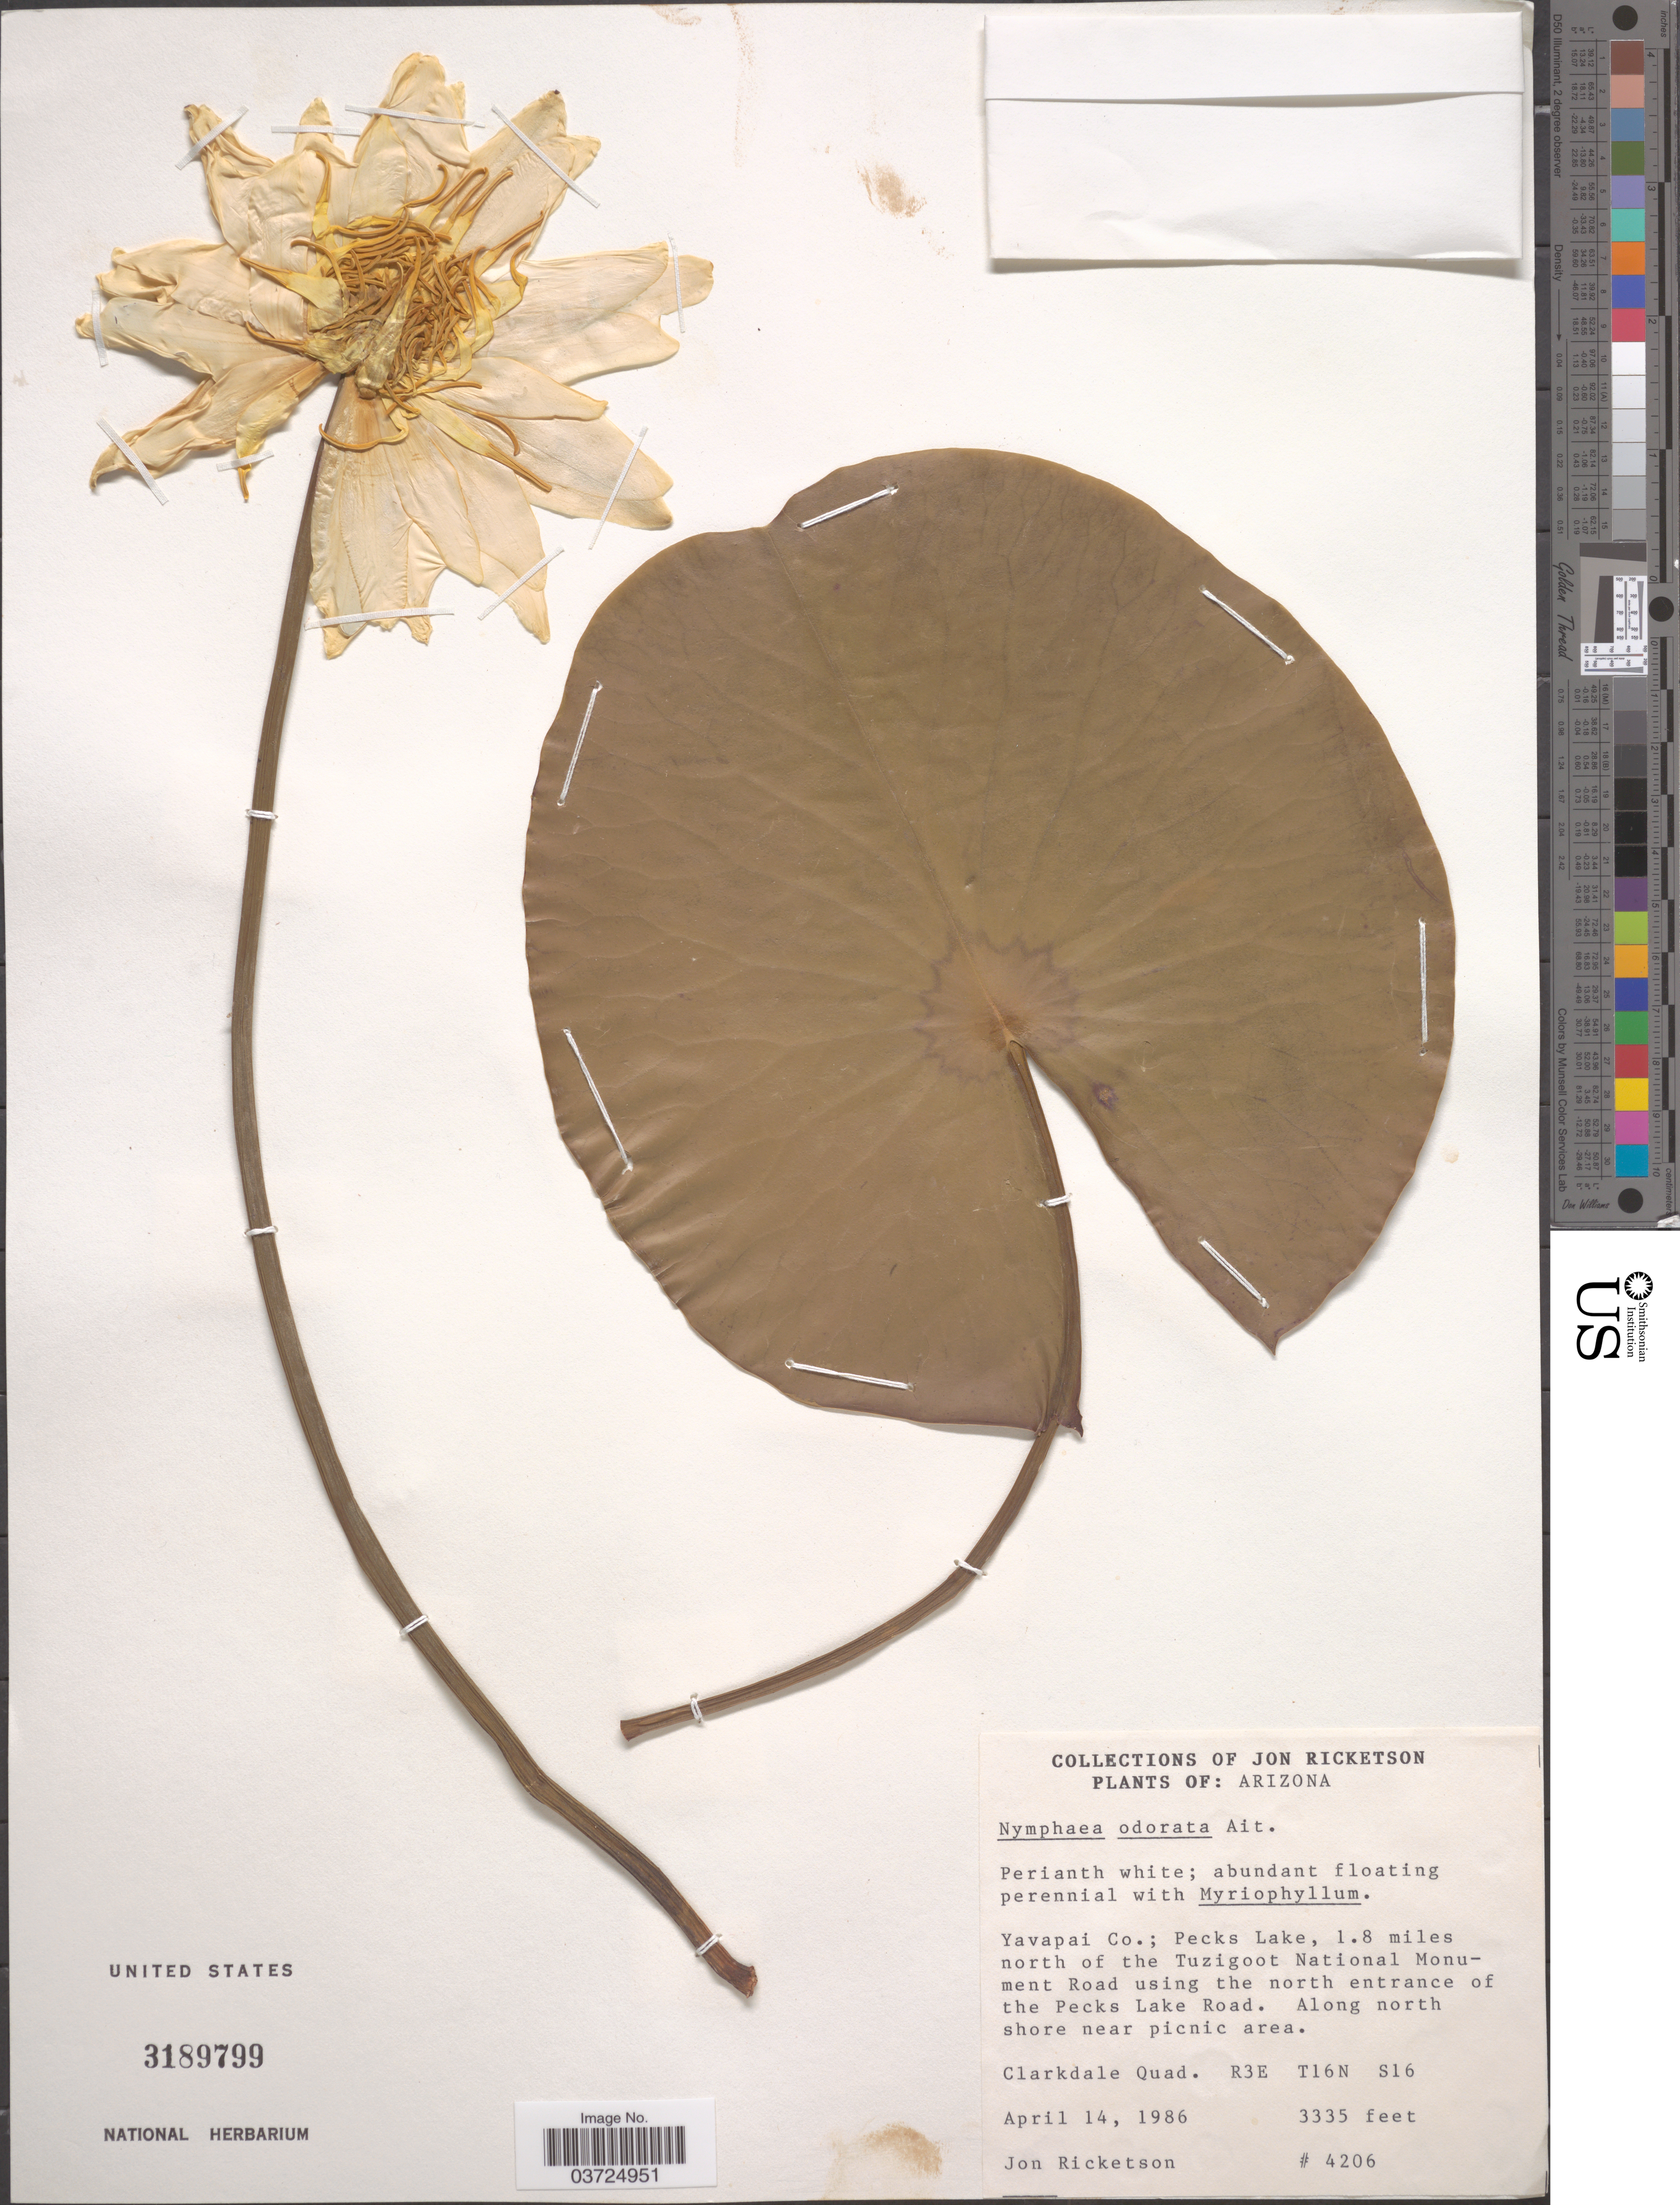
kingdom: Plantae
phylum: Tracheophyta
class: Magnoliopsida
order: Nymphaeales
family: Nymphaeaceae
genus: Nymphaea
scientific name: Nymphaea odorata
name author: Aiton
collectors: J. Ricketson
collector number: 4206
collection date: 1986-04-14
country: United States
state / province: Arizona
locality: Jon Ricketson. Yavapai Co.; Pecks Lake, 1.8 miles north of the Tuzigoot National Monument Road using the north entrance of the Pecks Lake Road. Along north shore near picnic area. Clarkdale Quad. R3E T16N S16.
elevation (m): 1017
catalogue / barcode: US 3189799